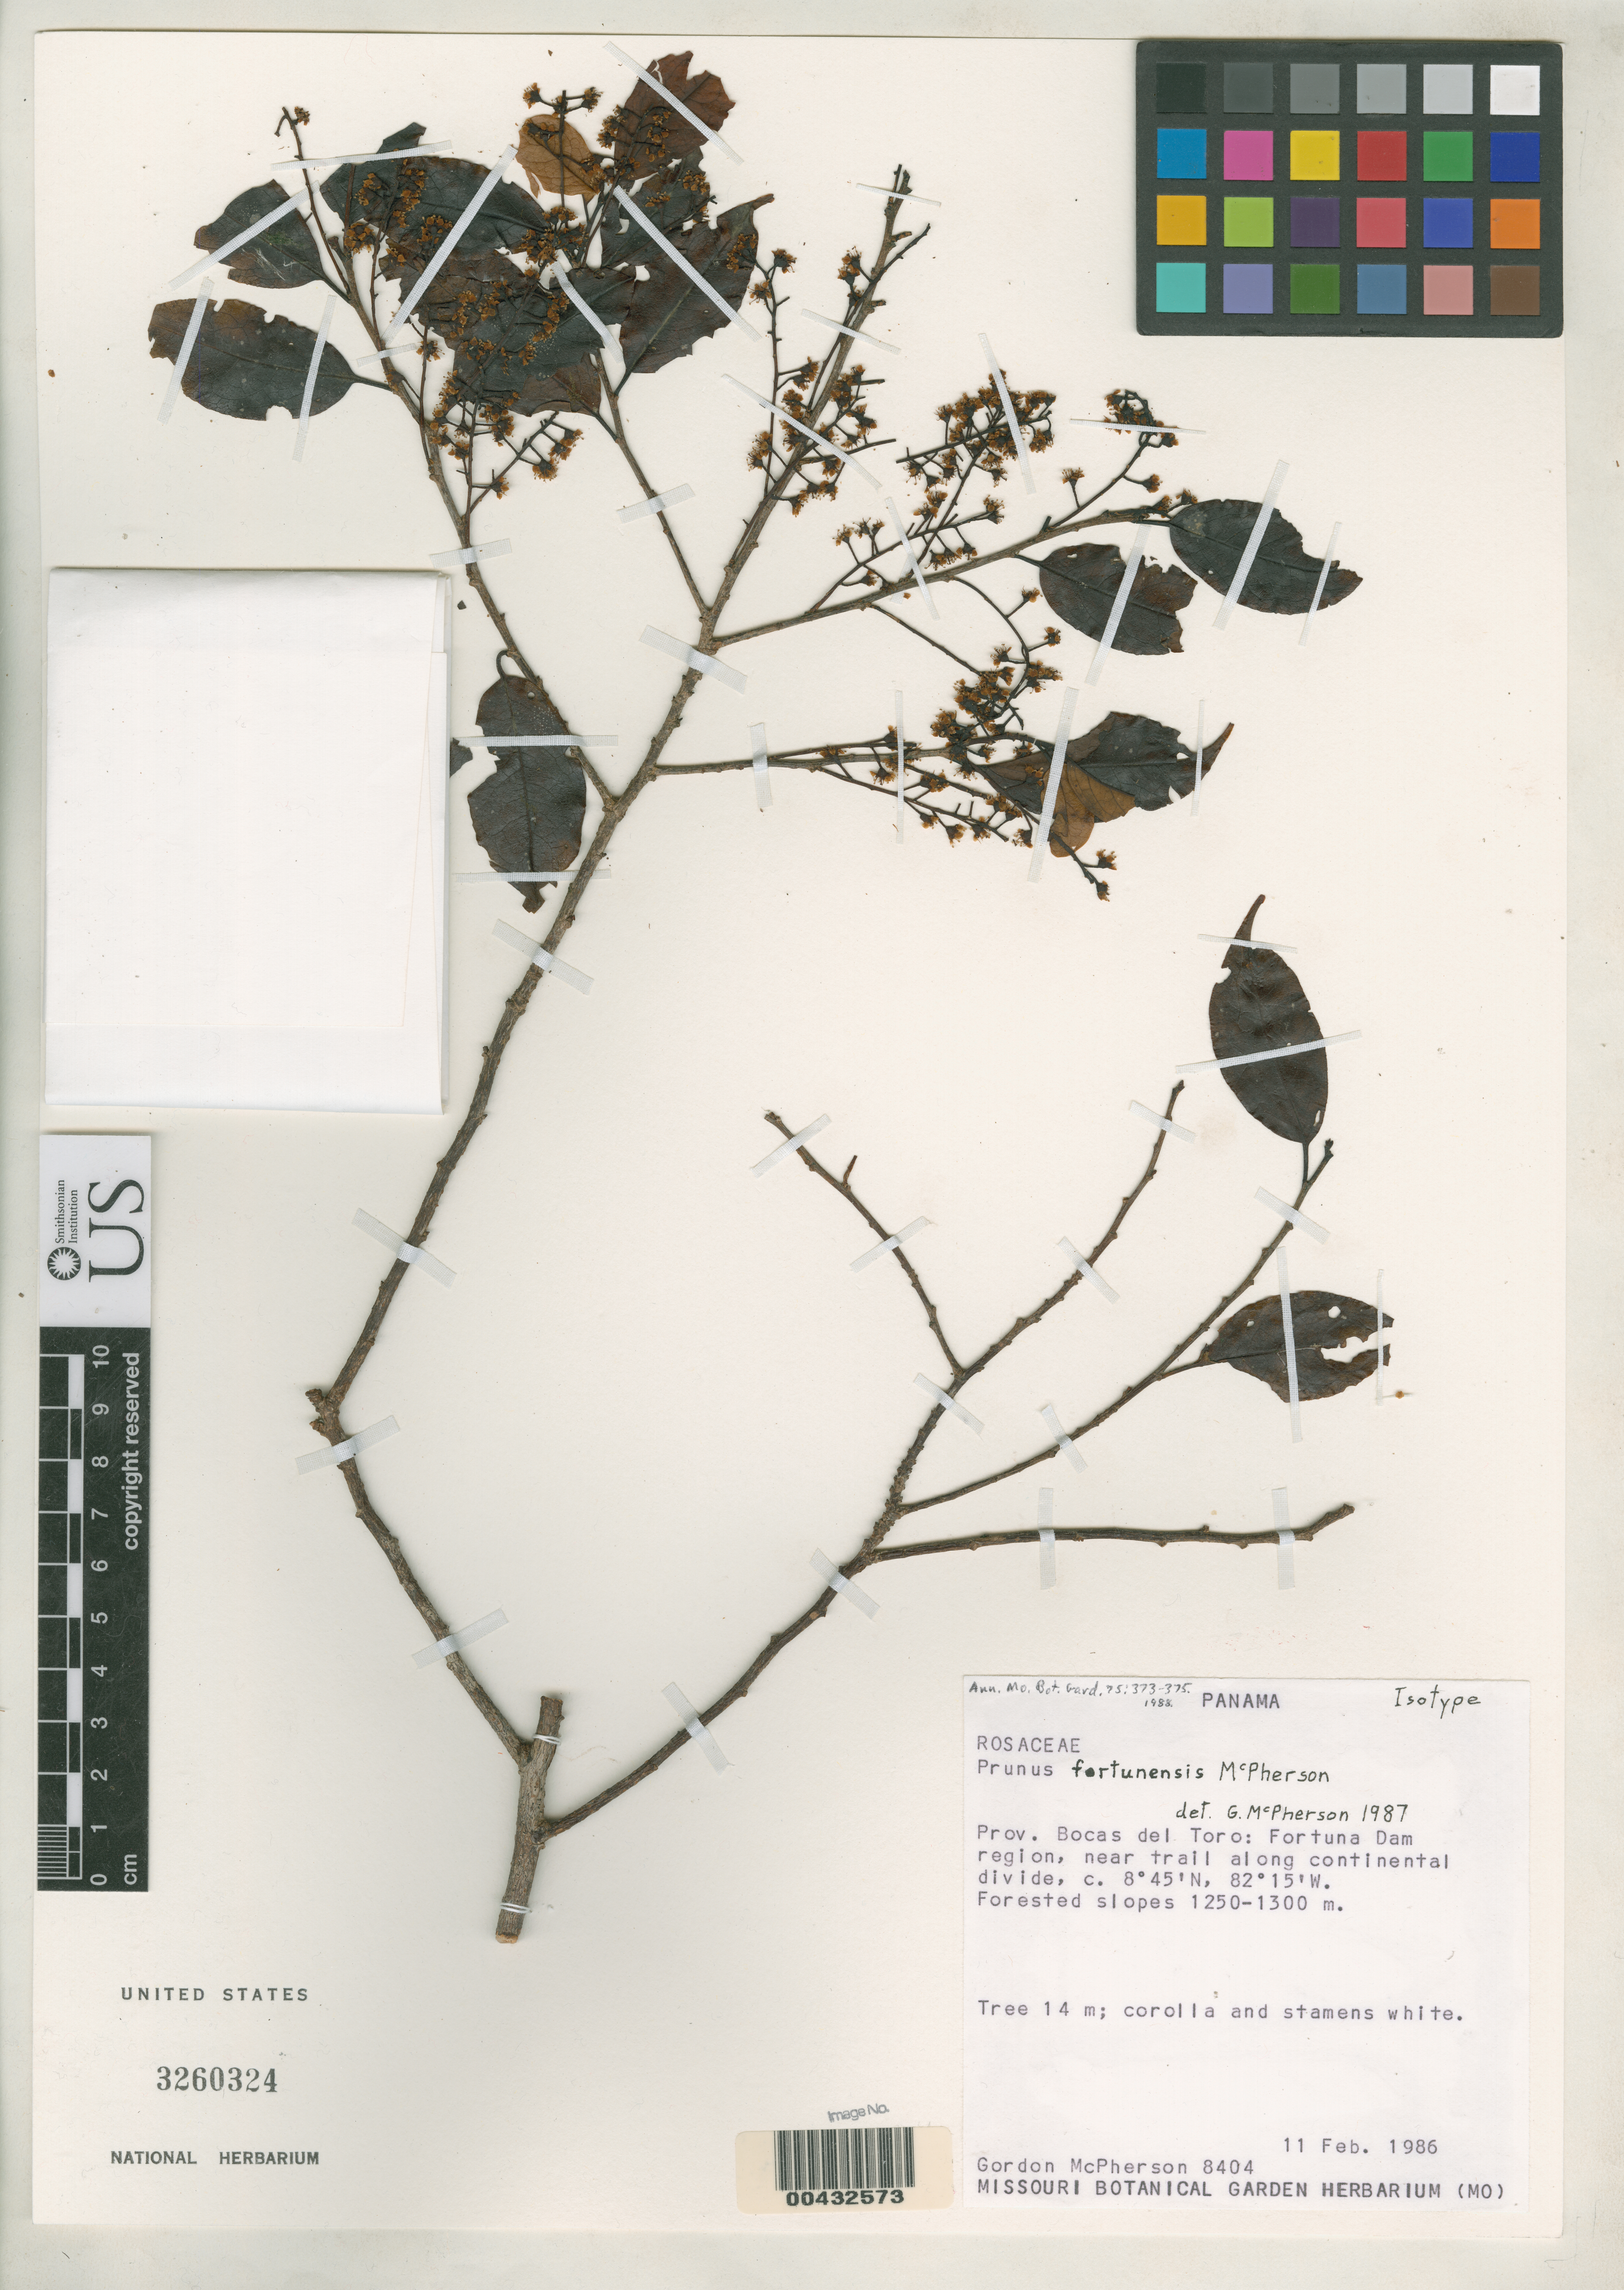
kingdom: Plantae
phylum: Tracheophyta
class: Magnoliopsida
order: Rosales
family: Rosaceae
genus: Prunus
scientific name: Prunus fortunensis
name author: McPherson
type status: Isotype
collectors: G. D. McPherson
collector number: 8404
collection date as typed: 11 Feb 1986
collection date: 1986-02-11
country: Panama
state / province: Bocas del Toro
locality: Fortuna Dam region, near Trail along Continental Divide.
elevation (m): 1250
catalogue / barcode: US 3260324